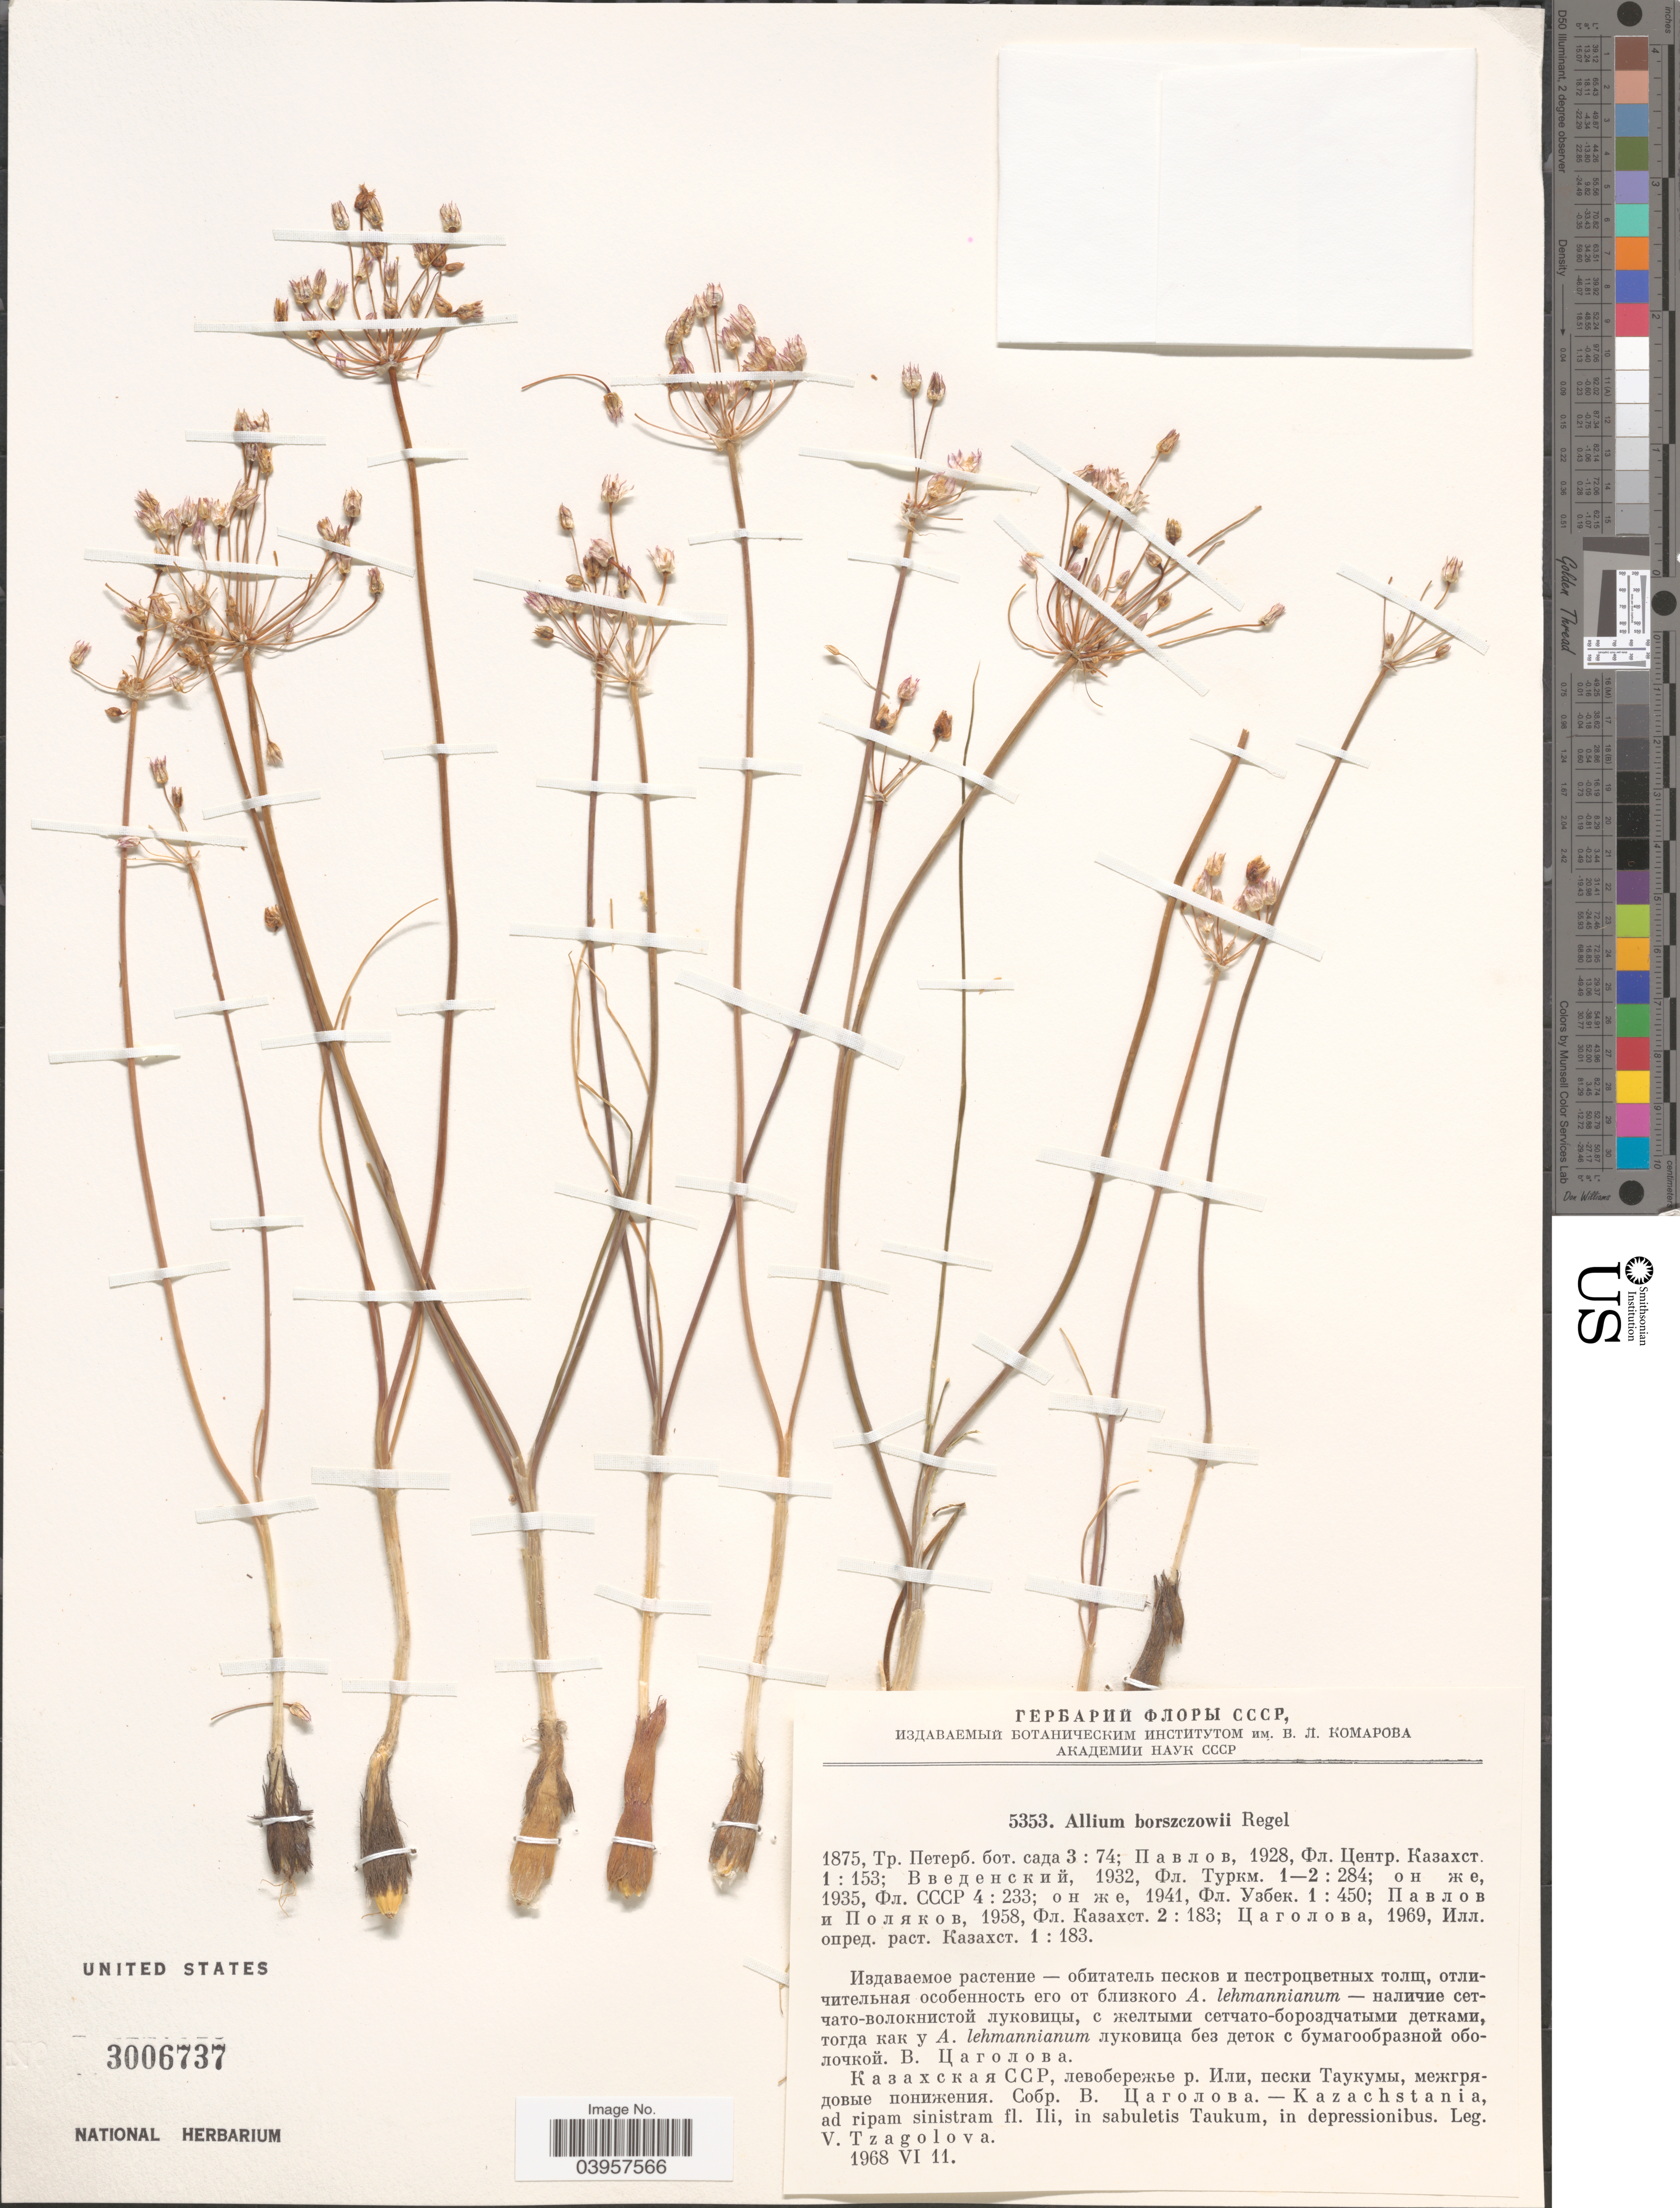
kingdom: Plantae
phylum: Tracheophyta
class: Liliopsida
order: Asparagales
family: Amaryllidaceae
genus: Allium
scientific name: Allium borszczowii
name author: Regel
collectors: V. Tzagolova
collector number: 5353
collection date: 1968-06-11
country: Kazakhstan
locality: Kazachstania, ad ripam sinistram fl. Ili, in sabuletis Taukum, in depressionibus.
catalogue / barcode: US 3006737